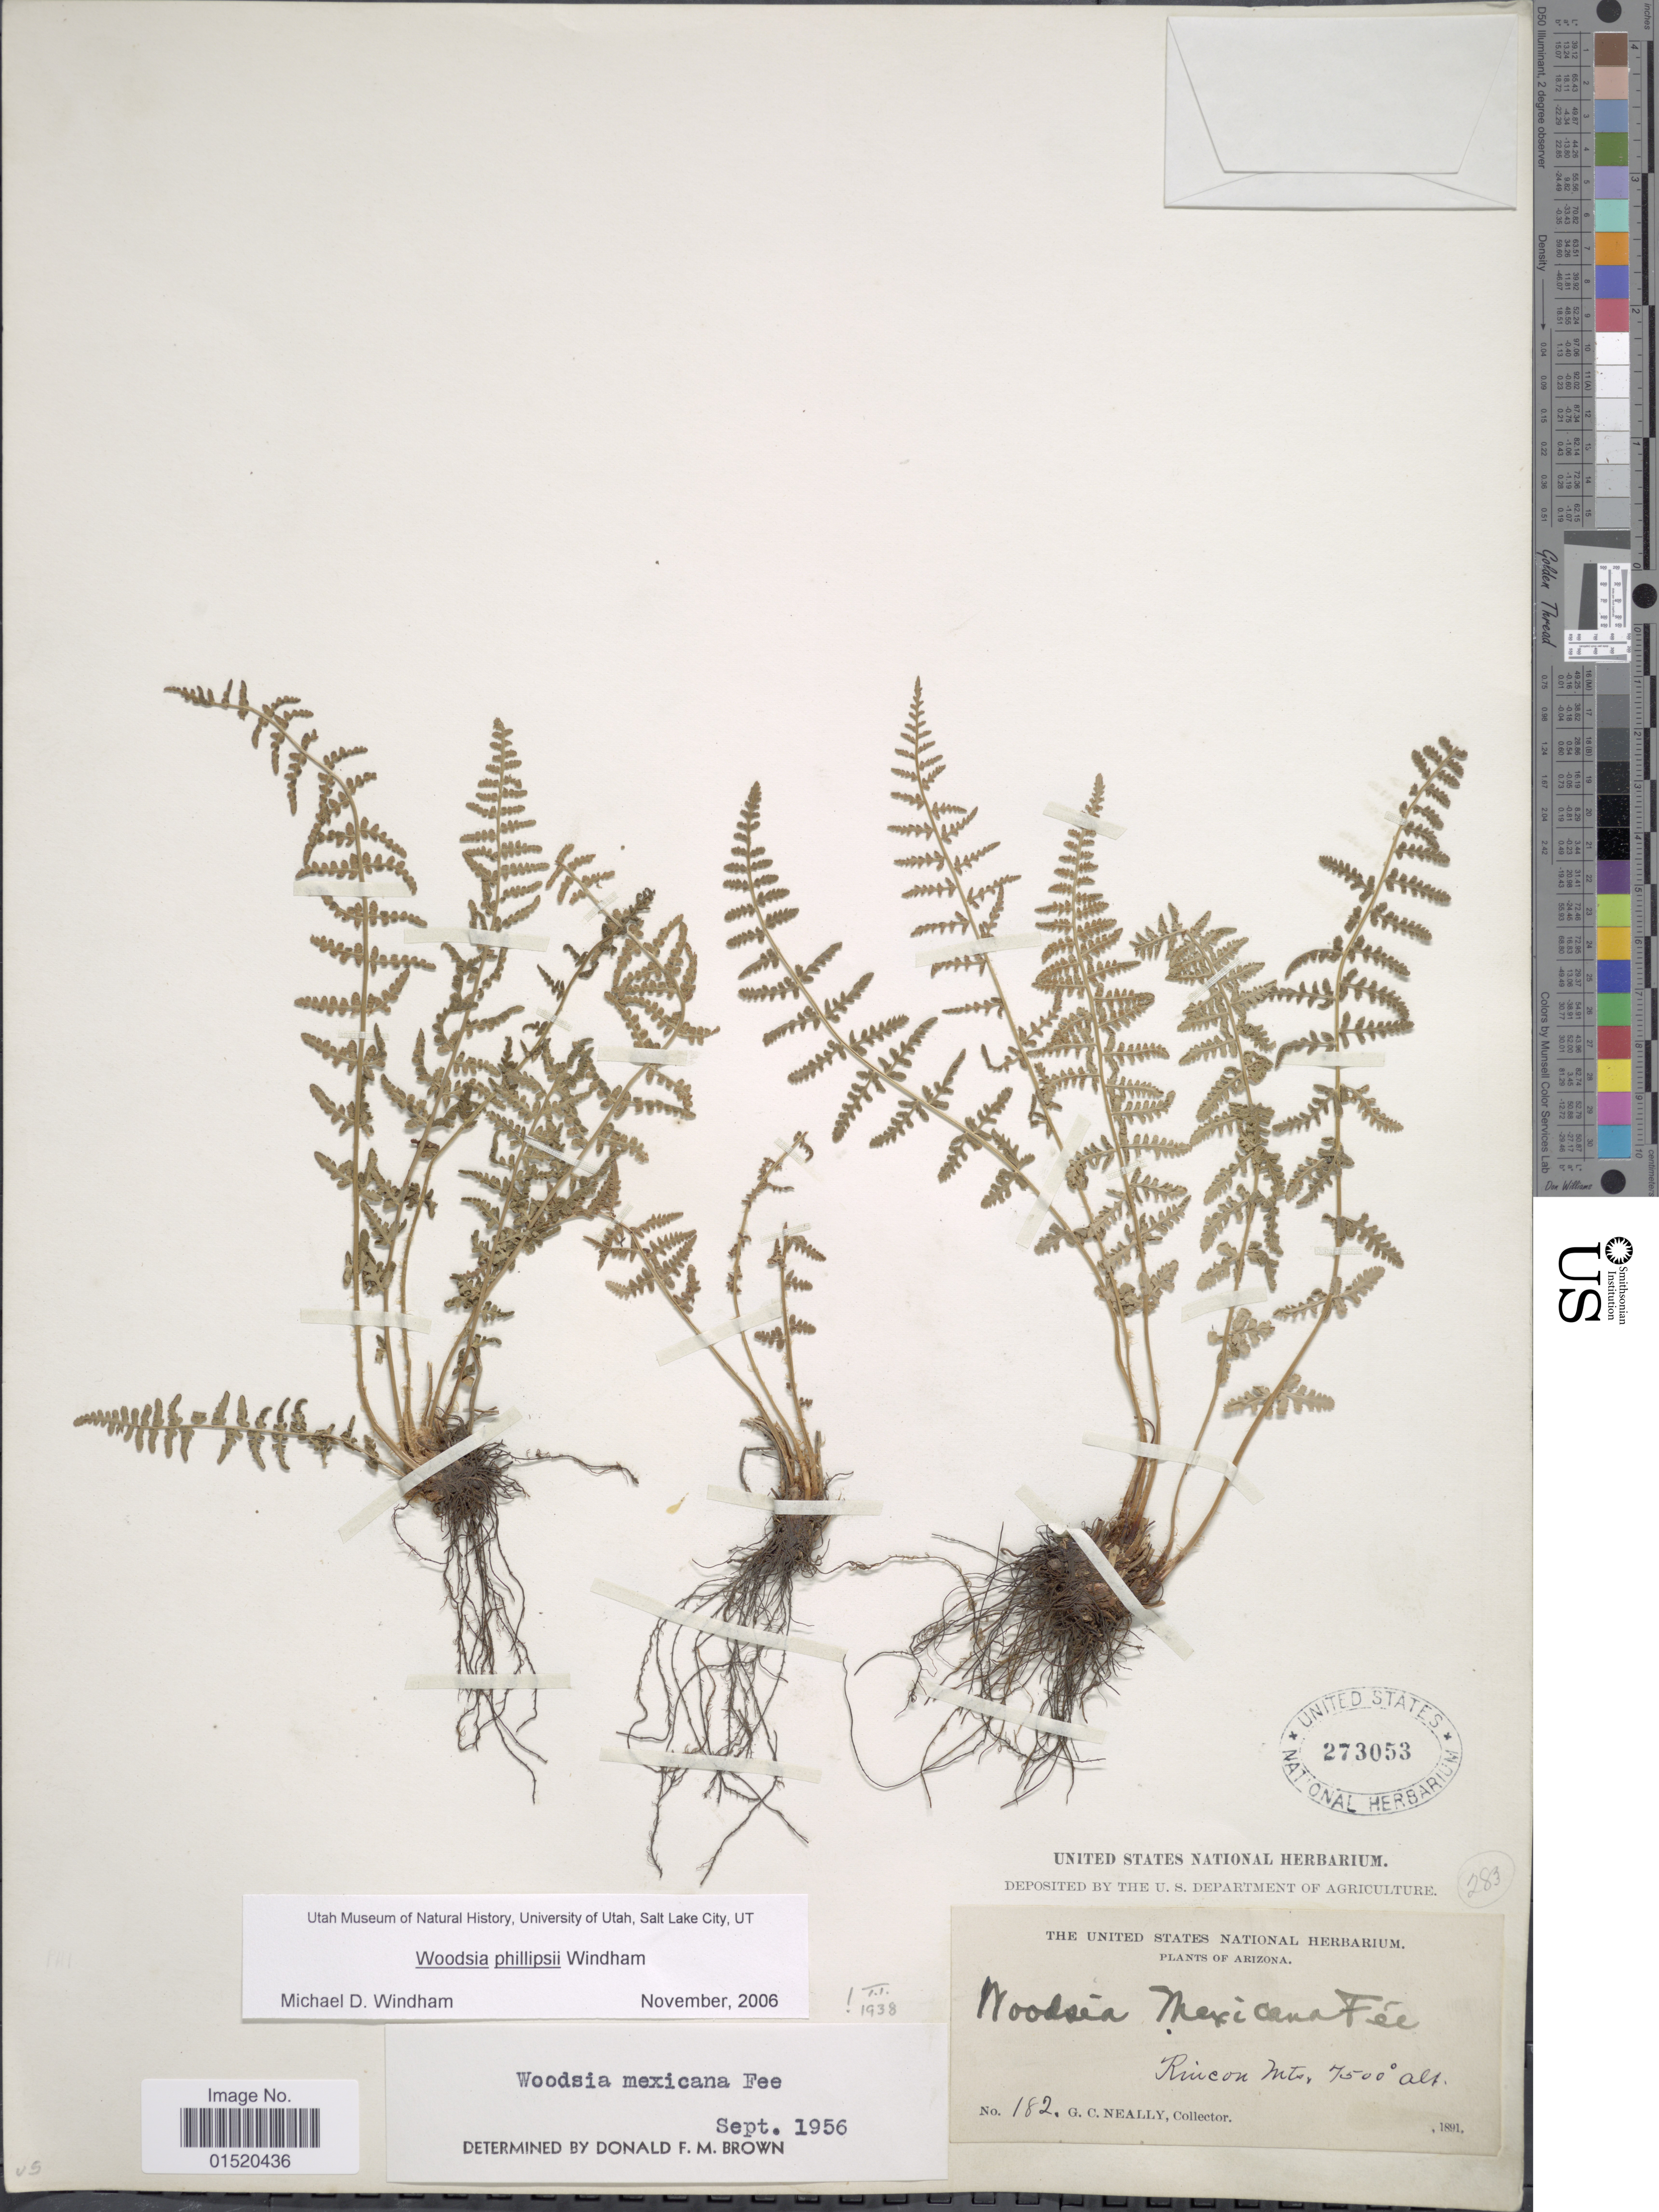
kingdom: Plantae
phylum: Tracheophyta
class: Polypodiopsida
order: Polypodiales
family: Woodsiaceae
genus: Woodsia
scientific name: Woodsia phillipsii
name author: Windham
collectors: G. Neally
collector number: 182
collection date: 1891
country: United States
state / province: Arizona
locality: Rincon Mts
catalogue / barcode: US 273053